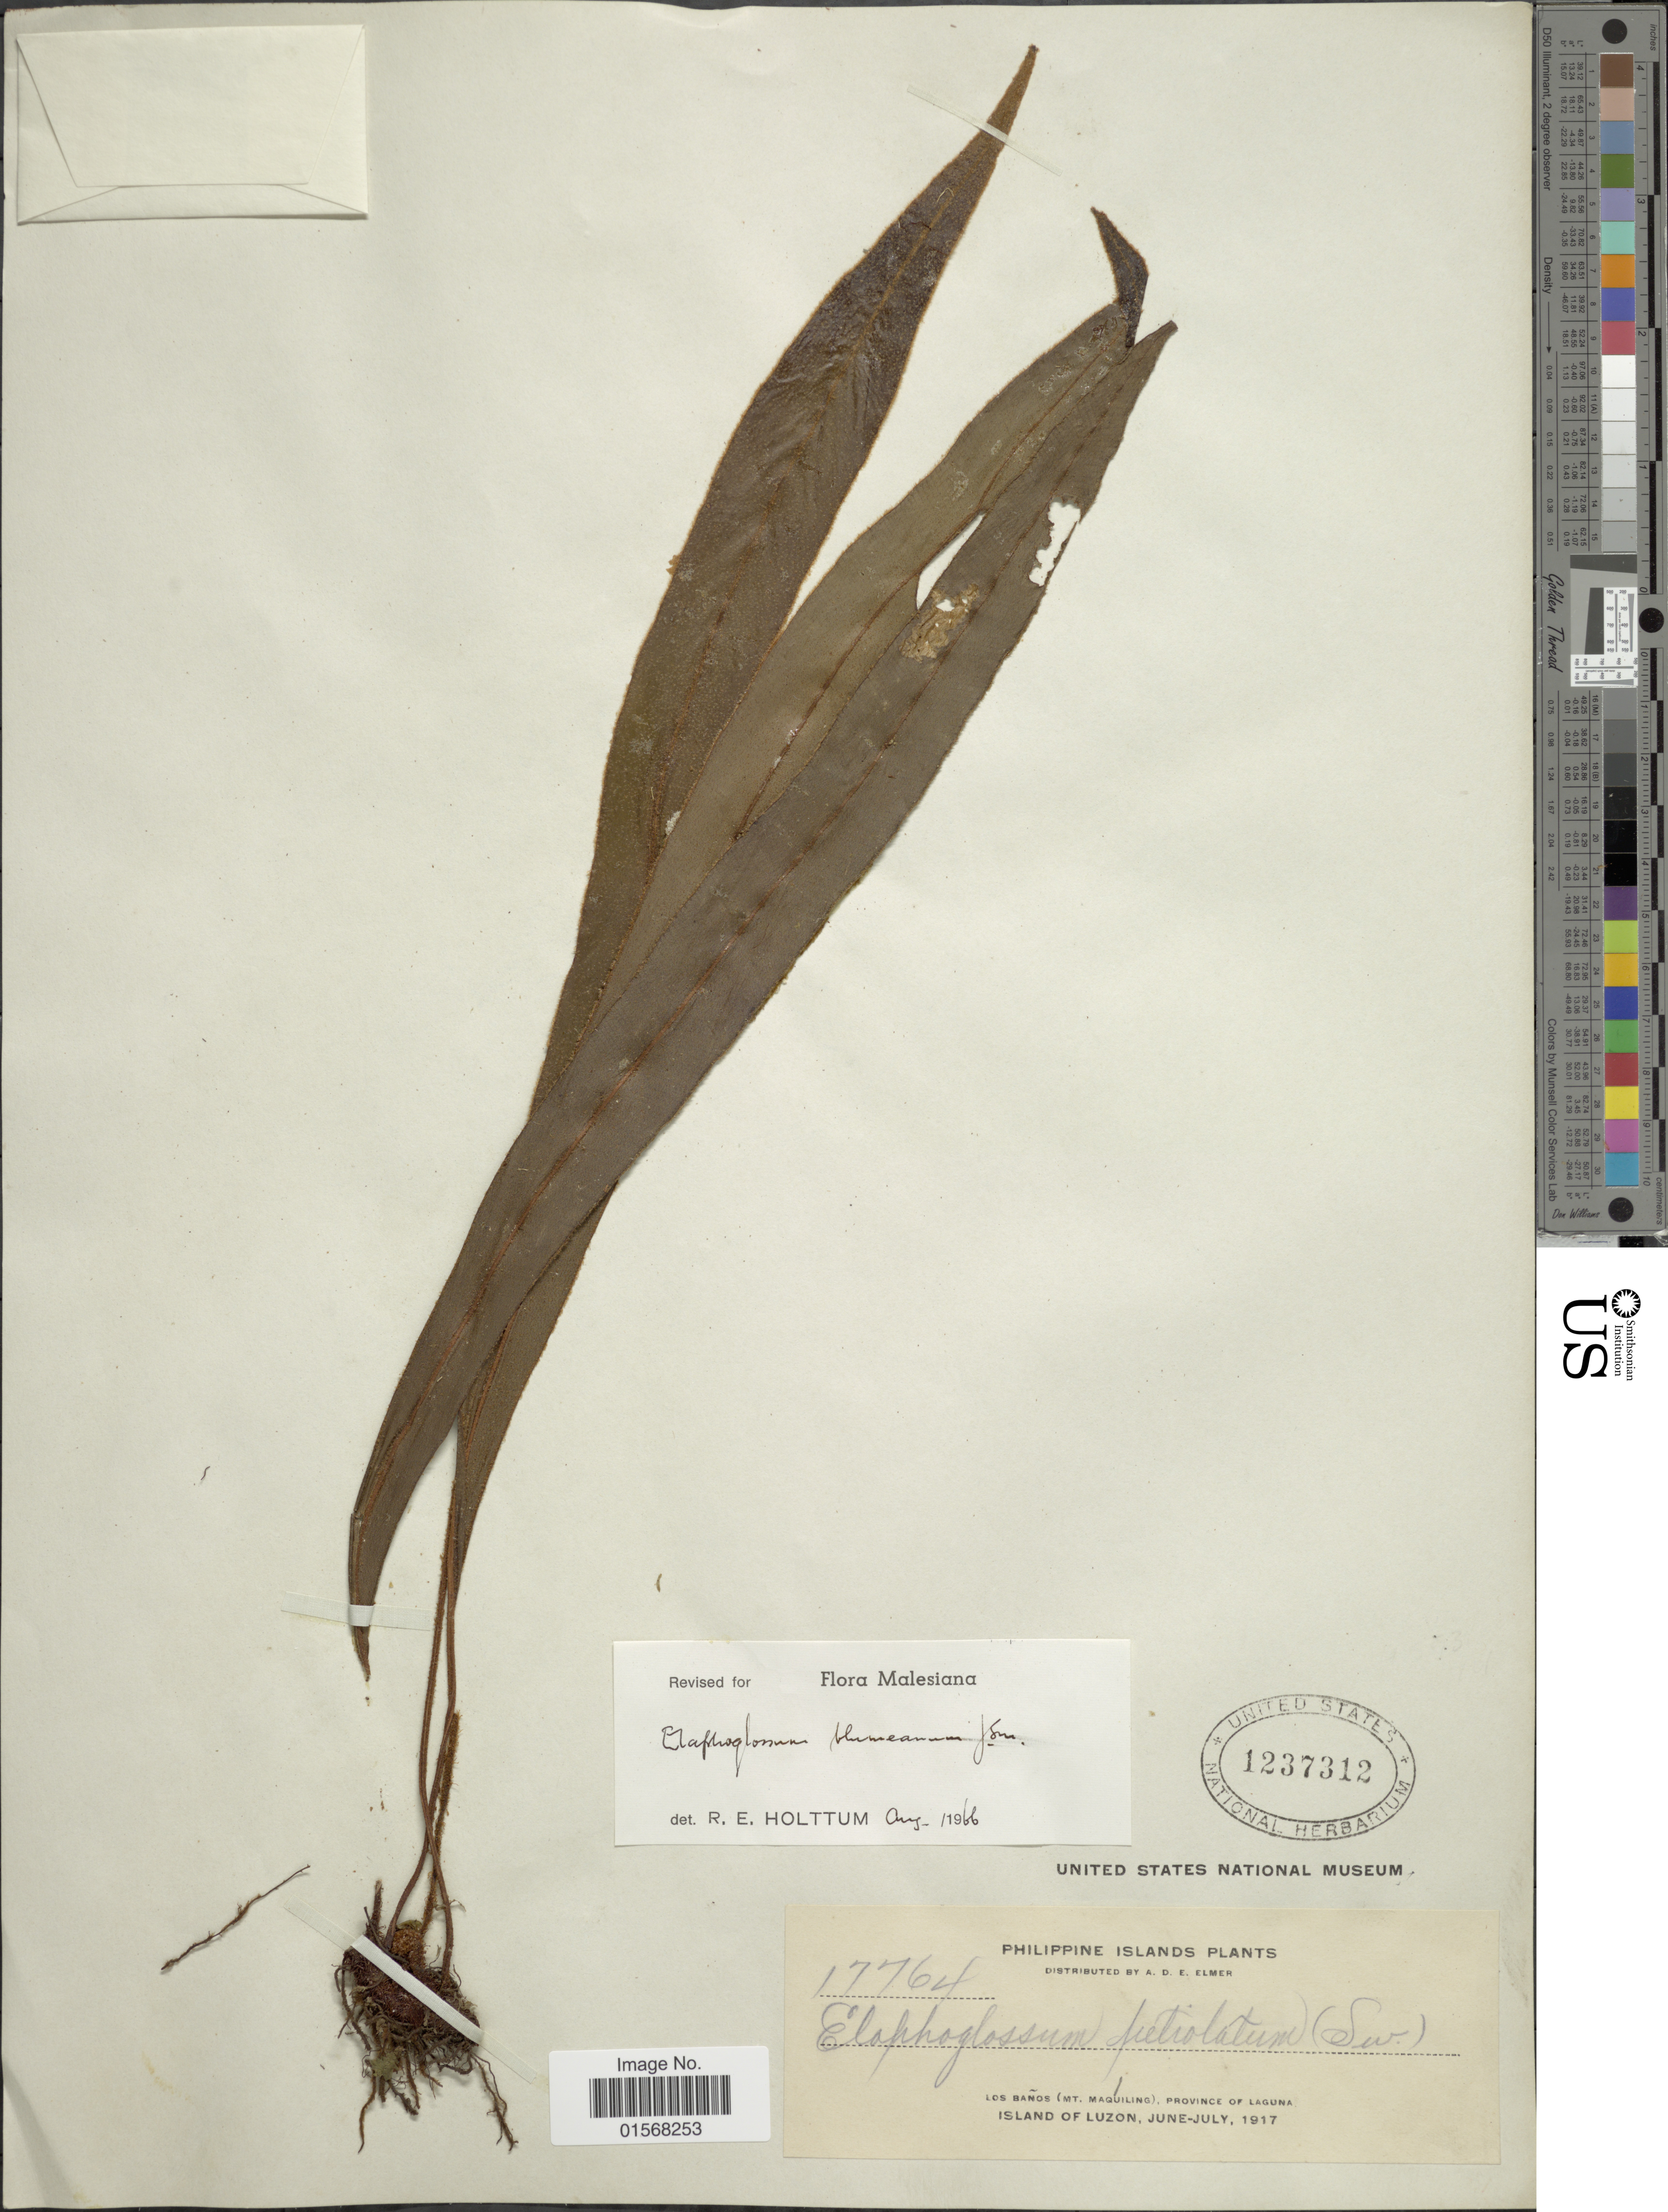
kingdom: Plantae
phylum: Tracheophyta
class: Polypodiopsida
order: Polypodiales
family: Dryopteridaceae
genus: Elaphoglossum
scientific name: Elaphoglossum blumeanum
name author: (Fée) J. Sm.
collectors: A. D. E. Elmer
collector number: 17764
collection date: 1917-06/1917-07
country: Philippines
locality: Los Bañoa (Mt. Maquiling), Province of Laguna, Island of Luzon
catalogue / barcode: US 1237312